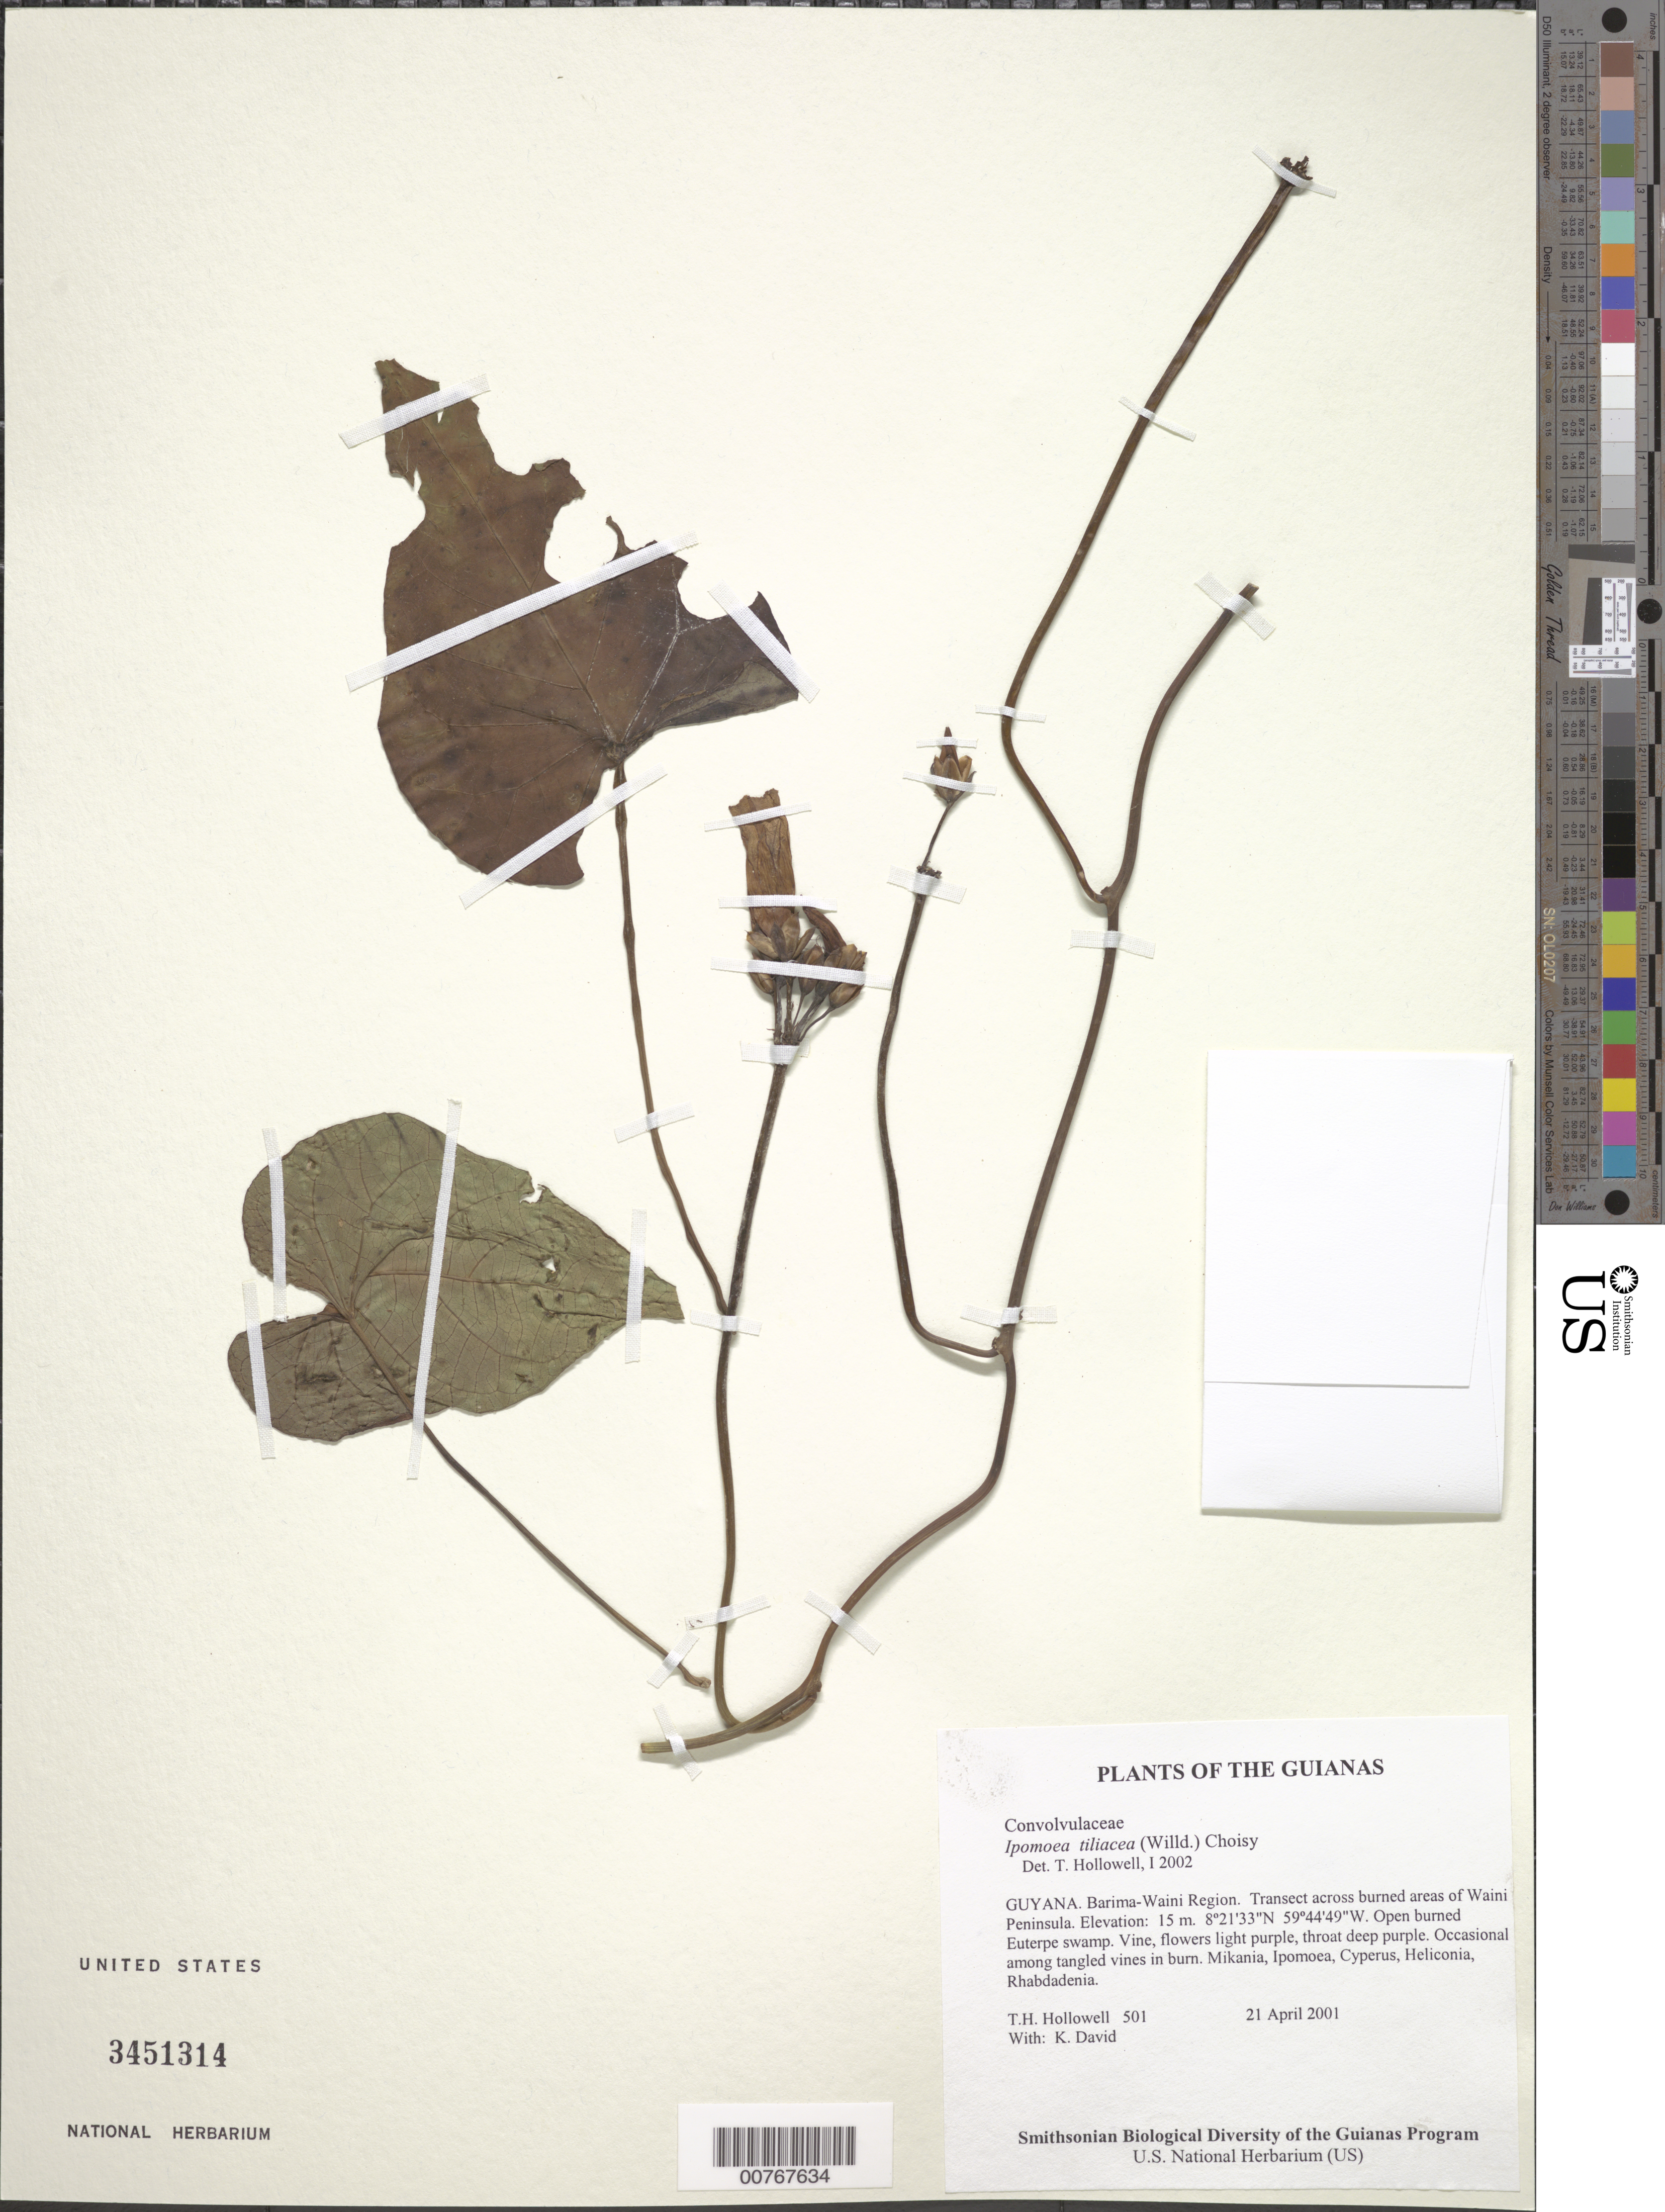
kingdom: Plantae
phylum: Tracheophyta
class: Magnoliopsida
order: Solanales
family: Convolvulaceae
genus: Ipomoea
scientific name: Ipomoea tiliacea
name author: (Willd.) Choisy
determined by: Hollowell, T. H., (BOT), Smithsonian Institution - National Museum of Natural History (UNITED STATES)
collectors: T. Hollowell & K. David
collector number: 501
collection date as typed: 21 April 2001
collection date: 2001-04-21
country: Guyana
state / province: Barima-Waini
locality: Transect across burned areas of Waini Peninsula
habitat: Open burned Euterpe swamp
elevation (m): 15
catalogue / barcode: US 3451314